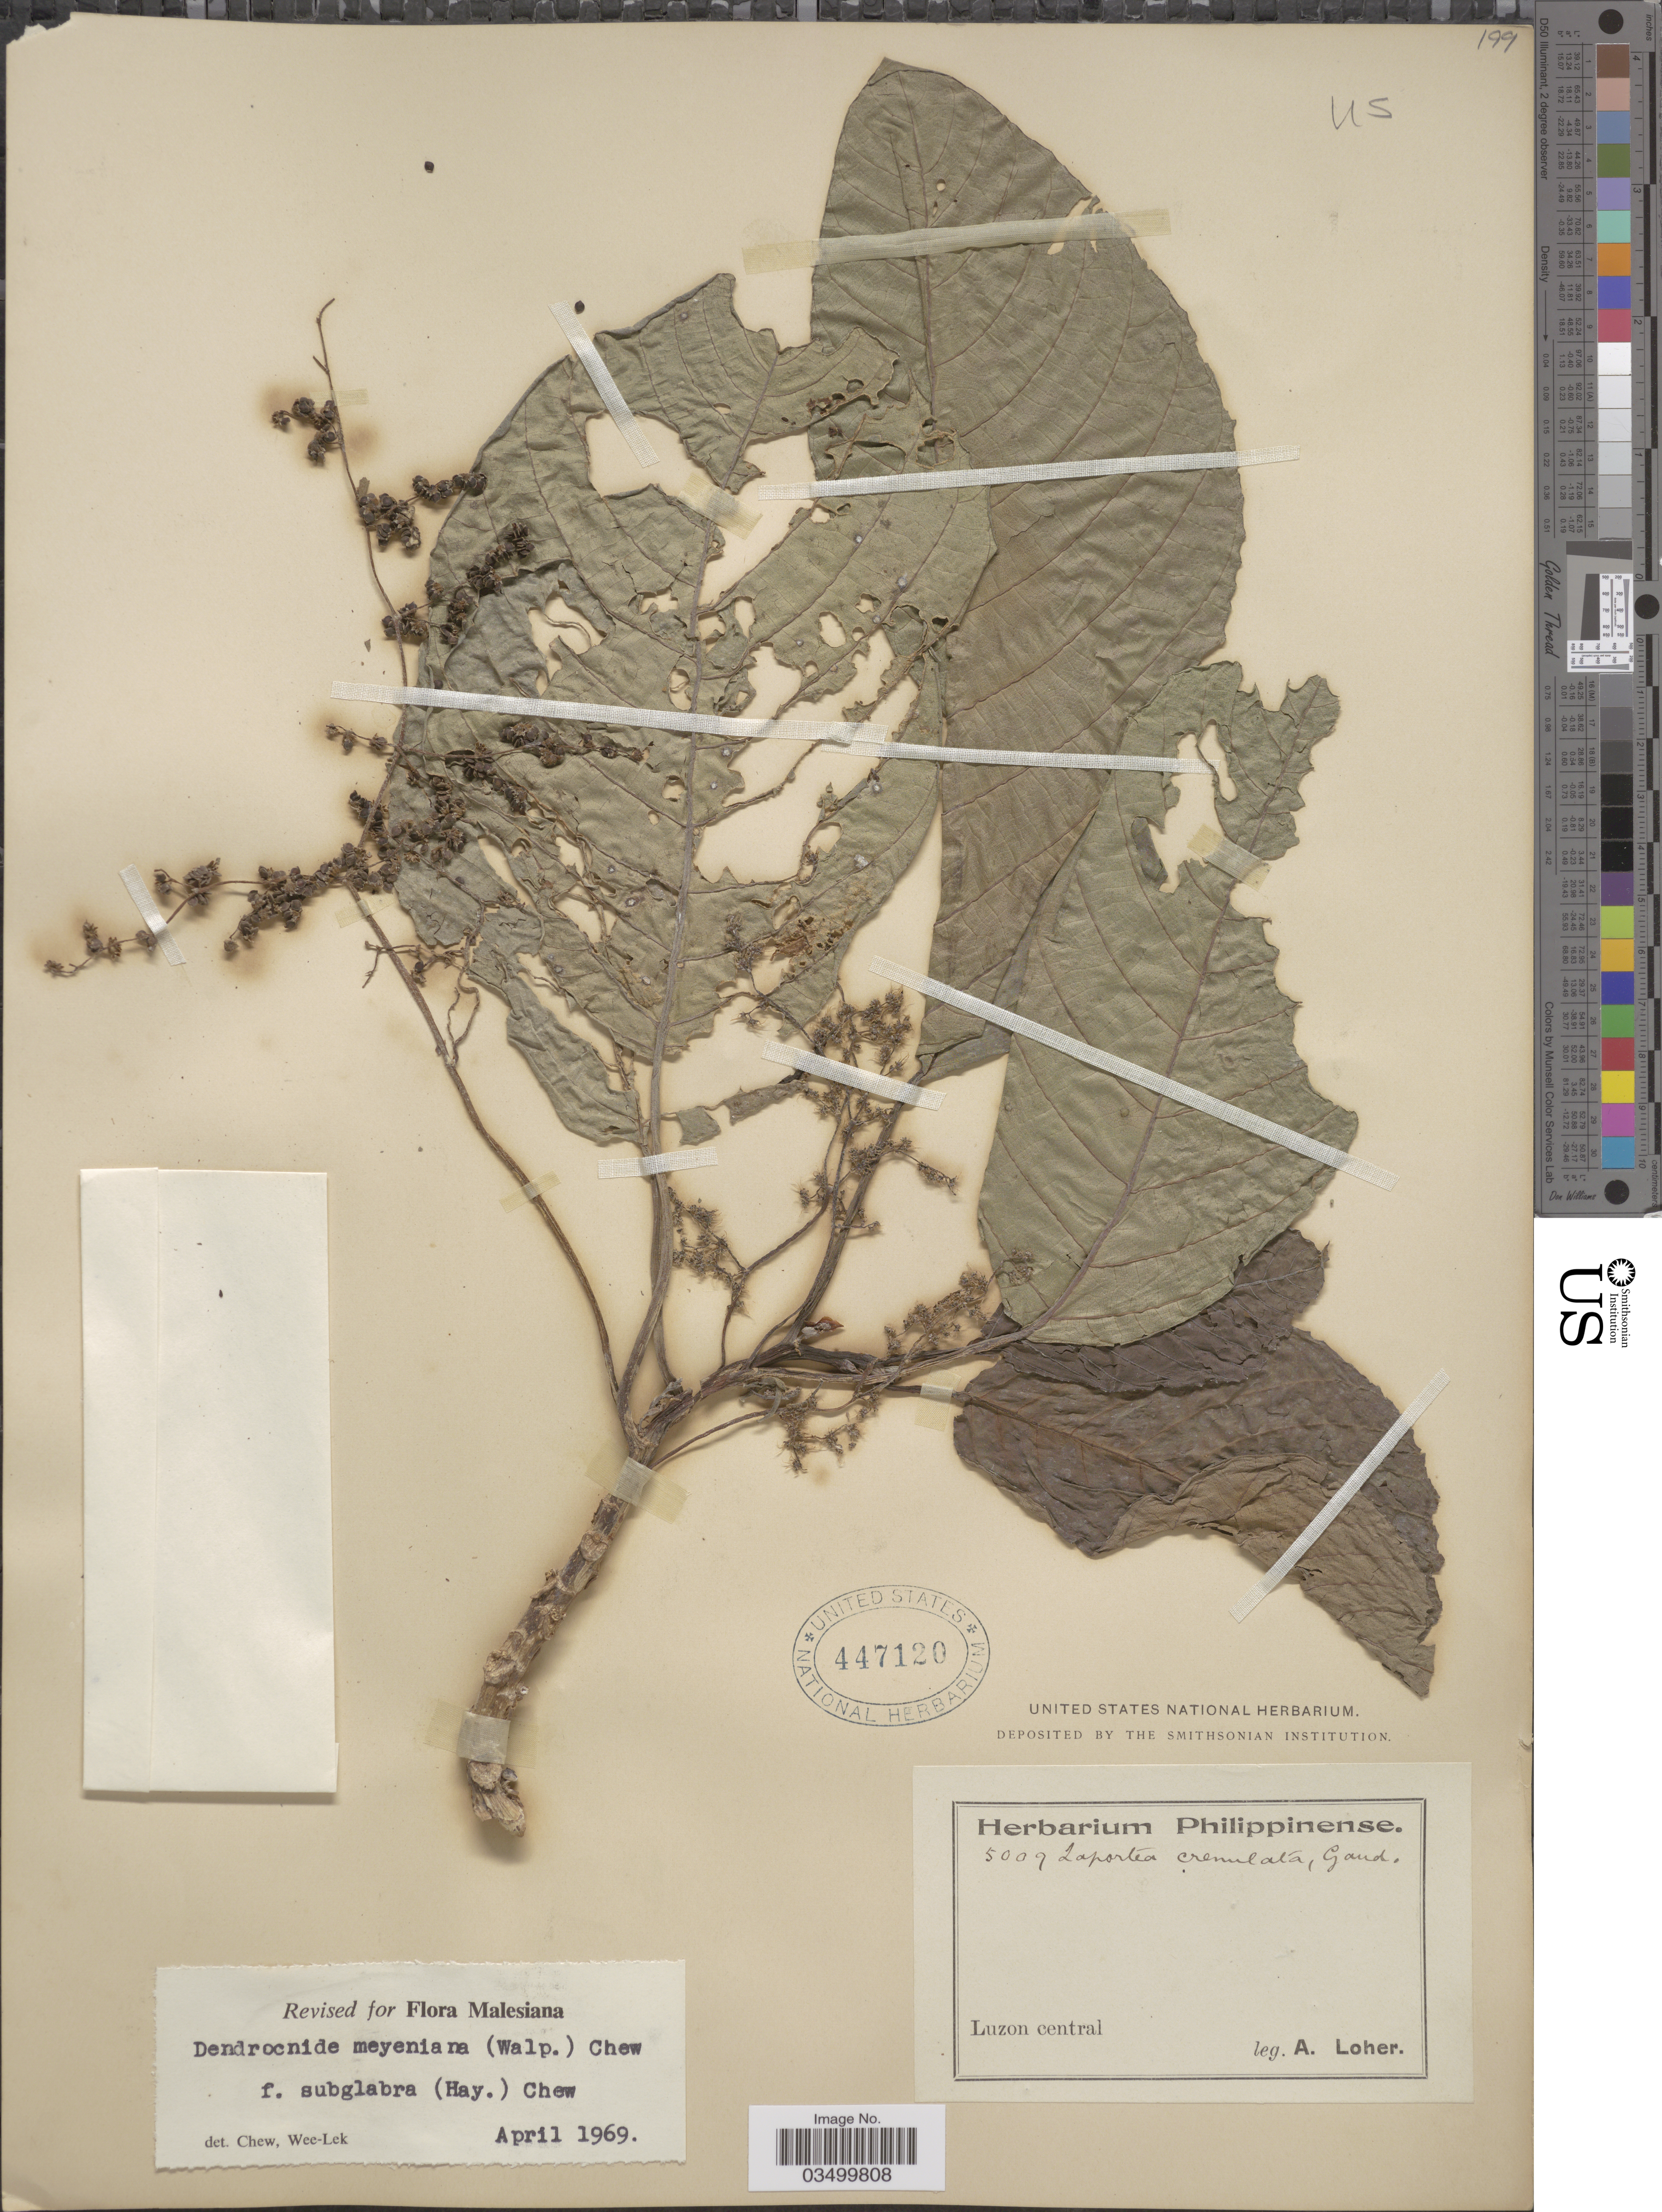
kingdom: Plantae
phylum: Tracheophyta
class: Magnoliopsida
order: Rosales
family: Urticaceae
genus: Dendrocnide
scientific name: Dendrocnide meyeniana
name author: (Walp.) Chew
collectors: A. Loher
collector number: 5009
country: Philippines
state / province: Central Luzon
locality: Luzon central.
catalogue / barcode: US 447120